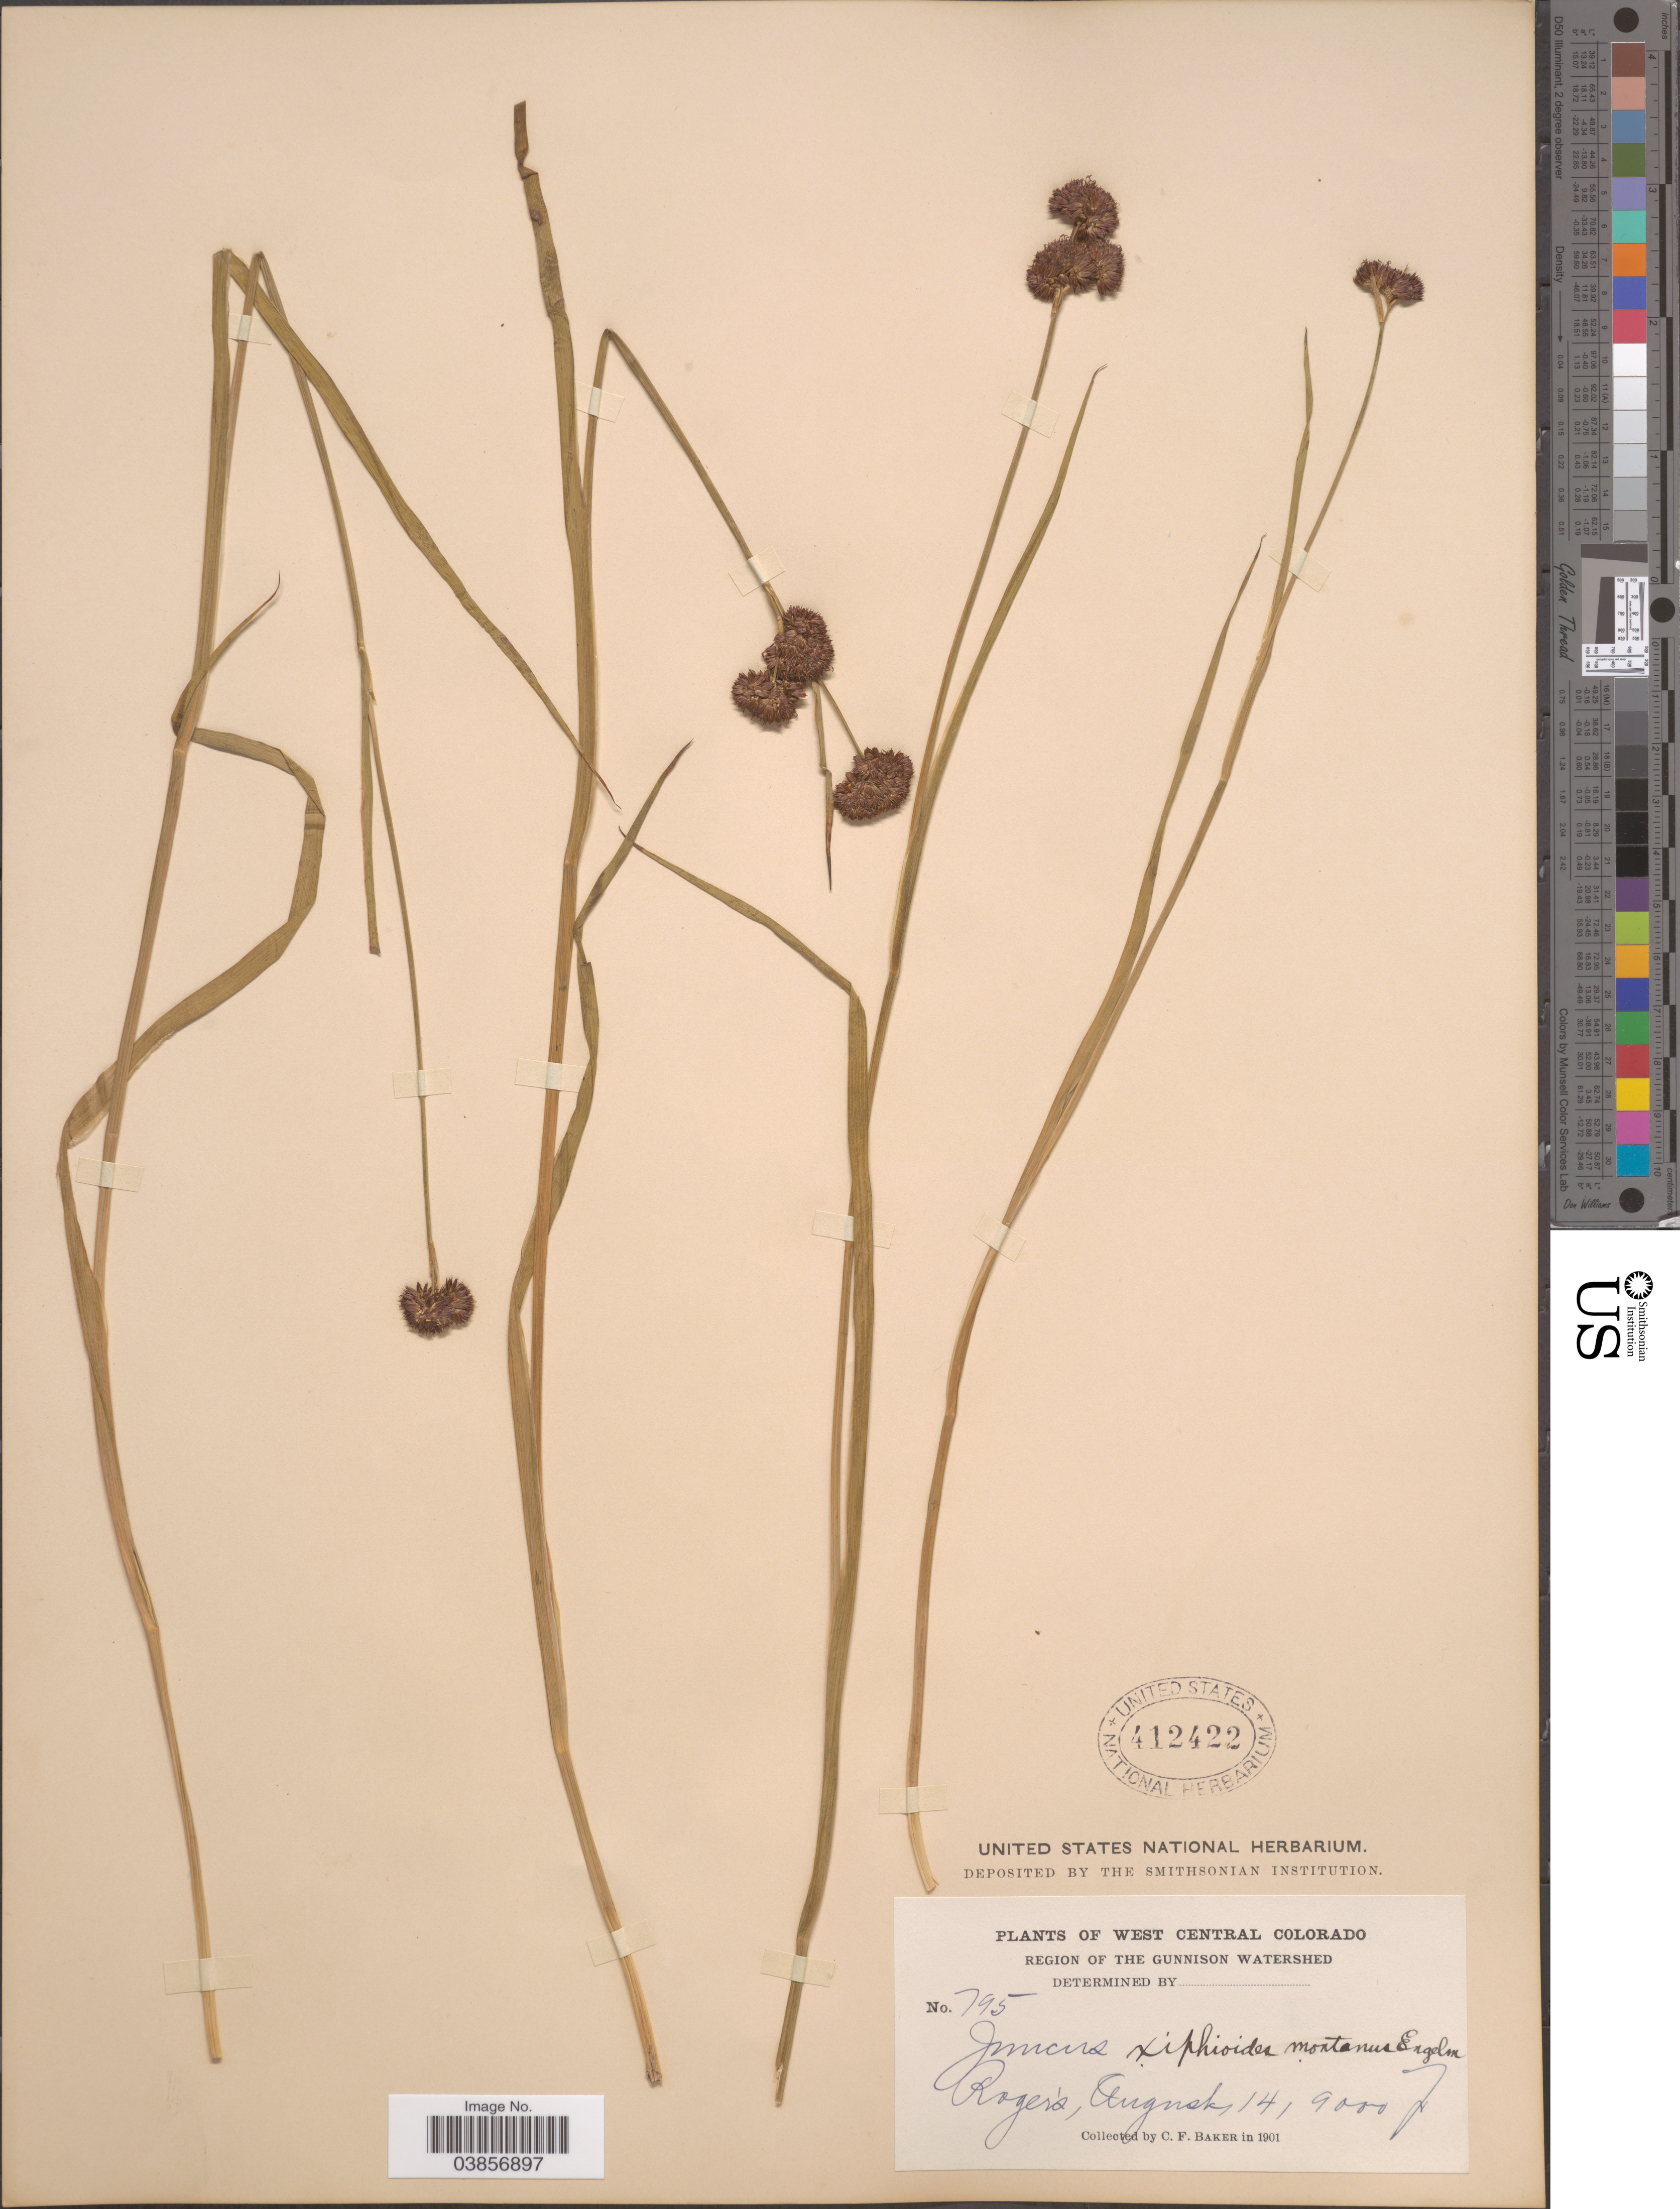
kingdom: Plantae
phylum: Tracheophyta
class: Liliopsida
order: Poales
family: Juncaceae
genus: Juncus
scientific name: Juncus saximontanus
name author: A. Nelson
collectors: C. F. Baker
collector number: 795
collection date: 1901-08-14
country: United States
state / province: Colorado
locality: West Central Colorado. Region of the Gunnison Watershed. Roger's.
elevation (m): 2743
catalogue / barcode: US 412422